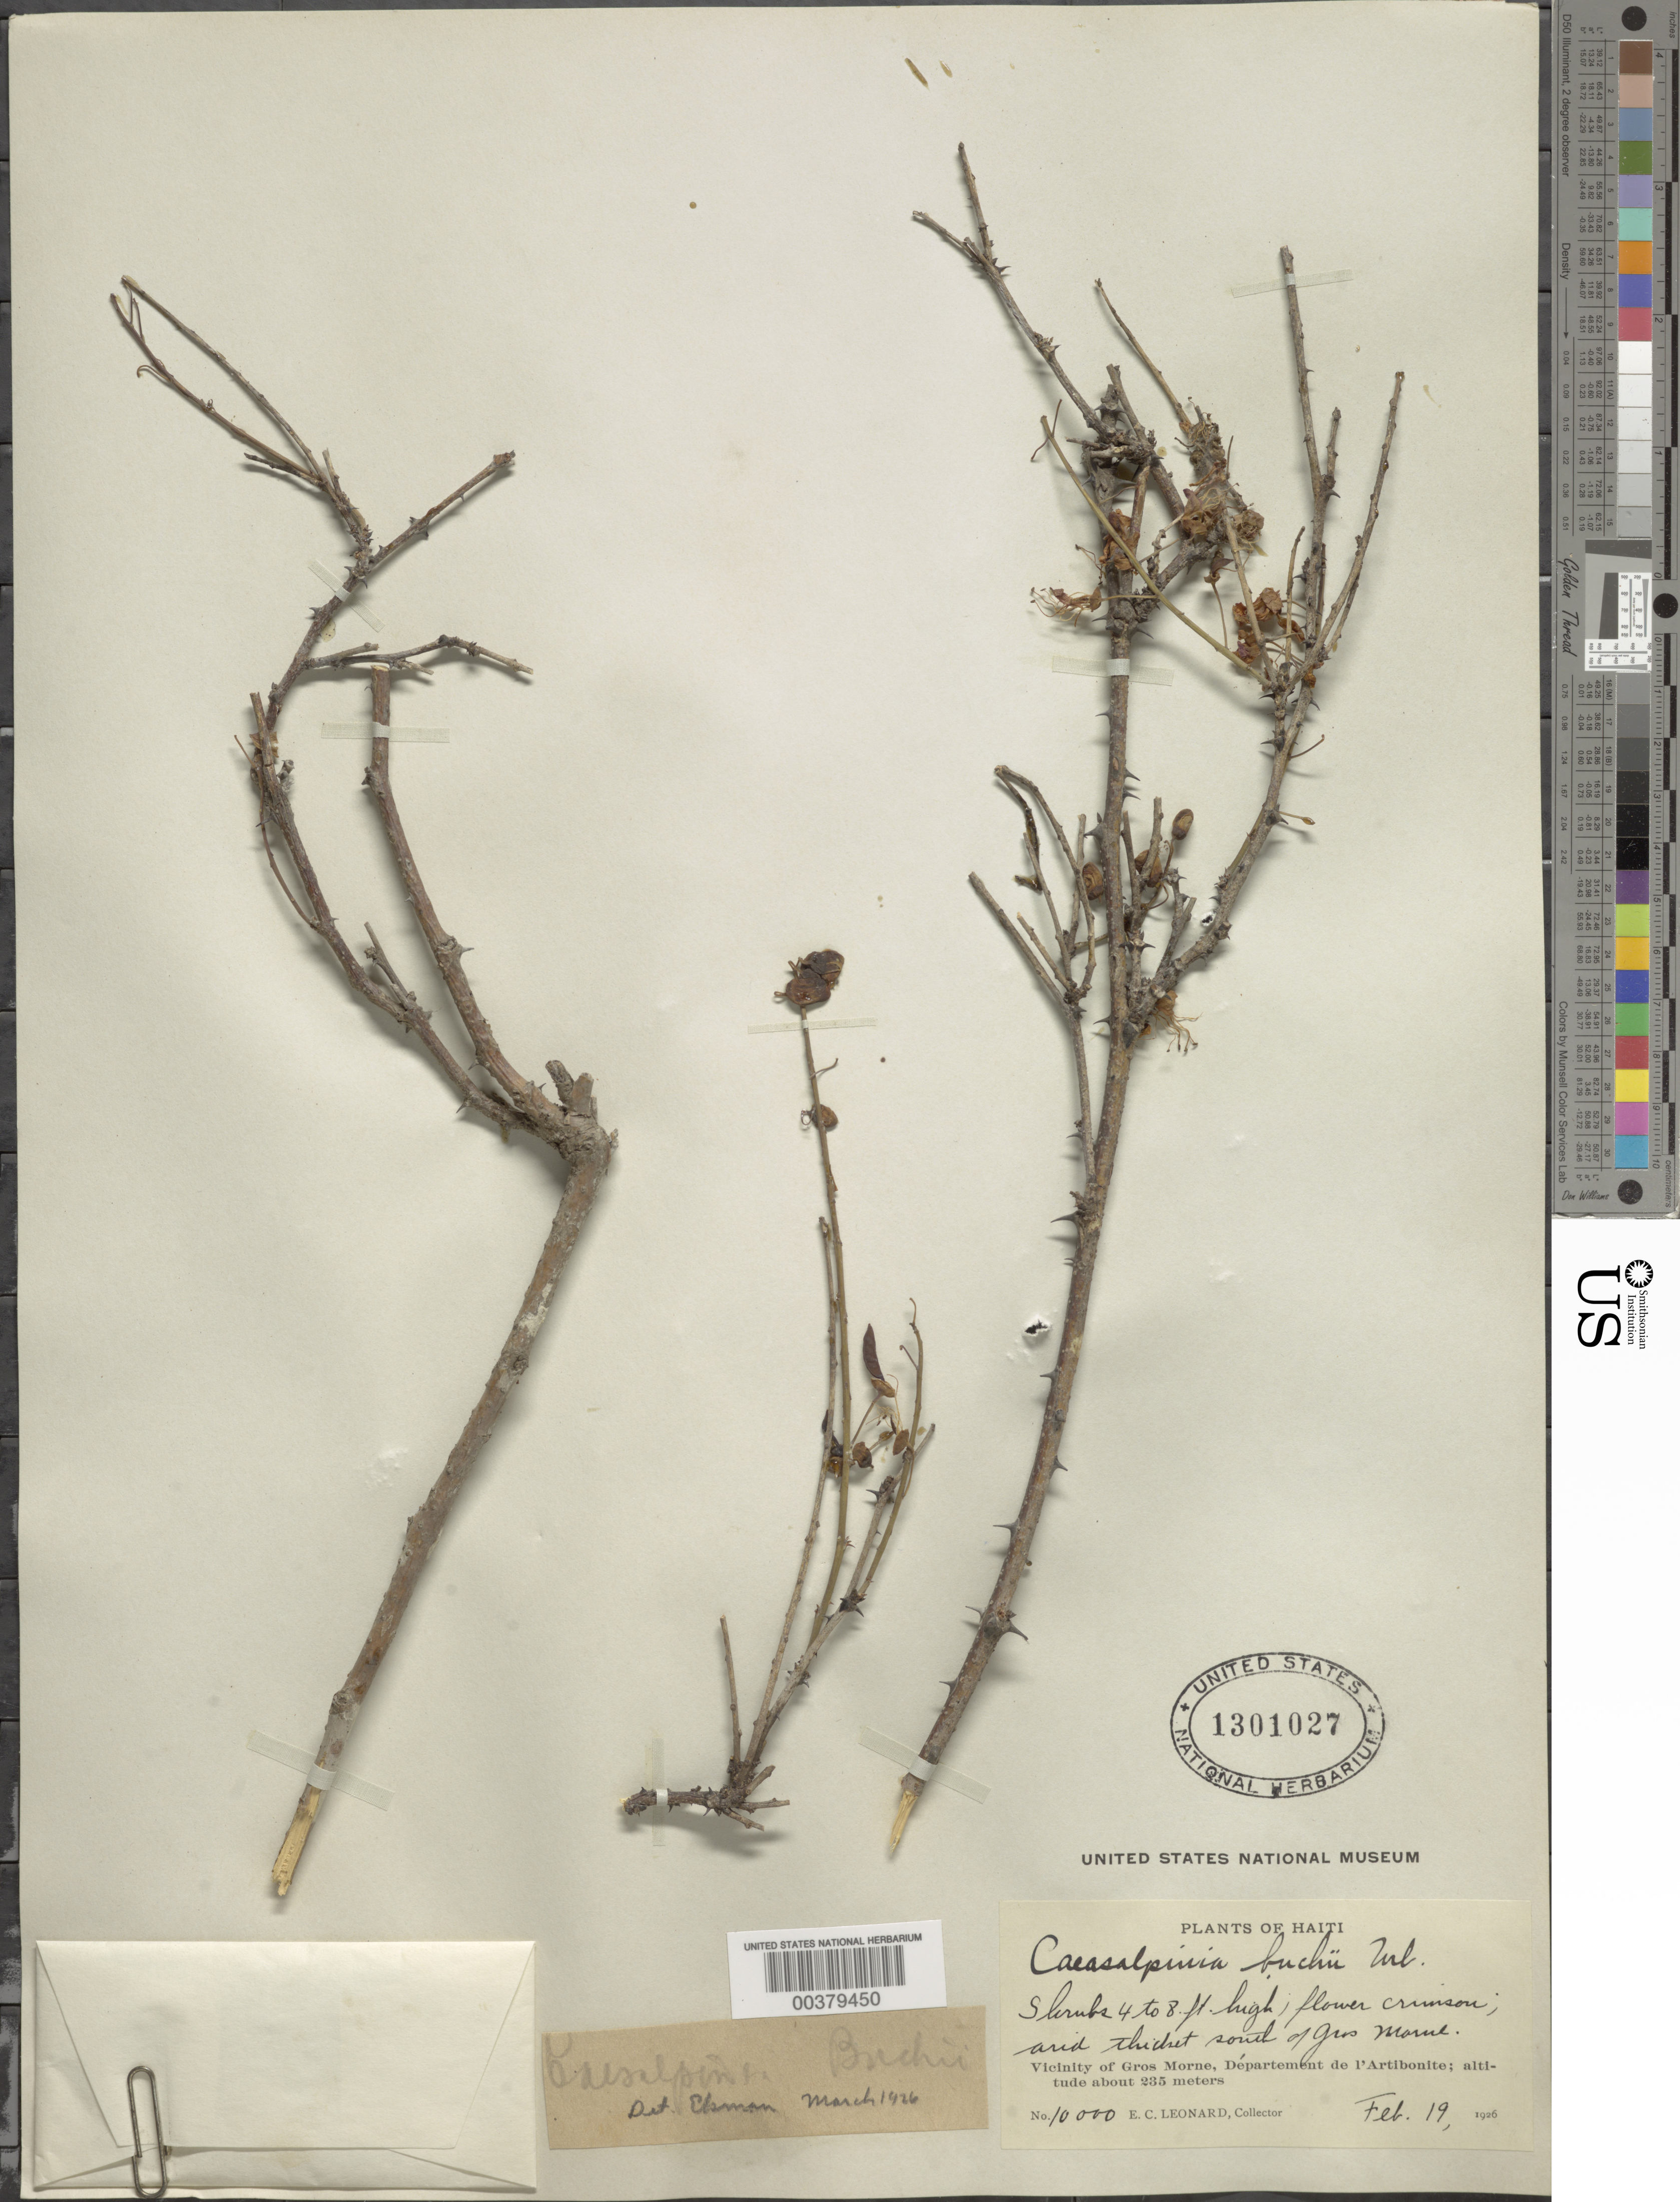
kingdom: Plantae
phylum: Tracheophyta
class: Magnoliopsida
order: Fabales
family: Fabaceae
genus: Denisophytum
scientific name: Denisophytum buchii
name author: (Urb.) Gagnon & G.P. Lewis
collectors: E. C. Leonard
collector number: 10000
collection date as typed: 19 Feb 1926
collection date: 1926-02-19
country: Haiti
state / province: Artibonite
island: Hispaniola Island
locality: S of gros morne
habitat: Arid thicket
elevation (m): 235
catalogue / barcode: US 1301027